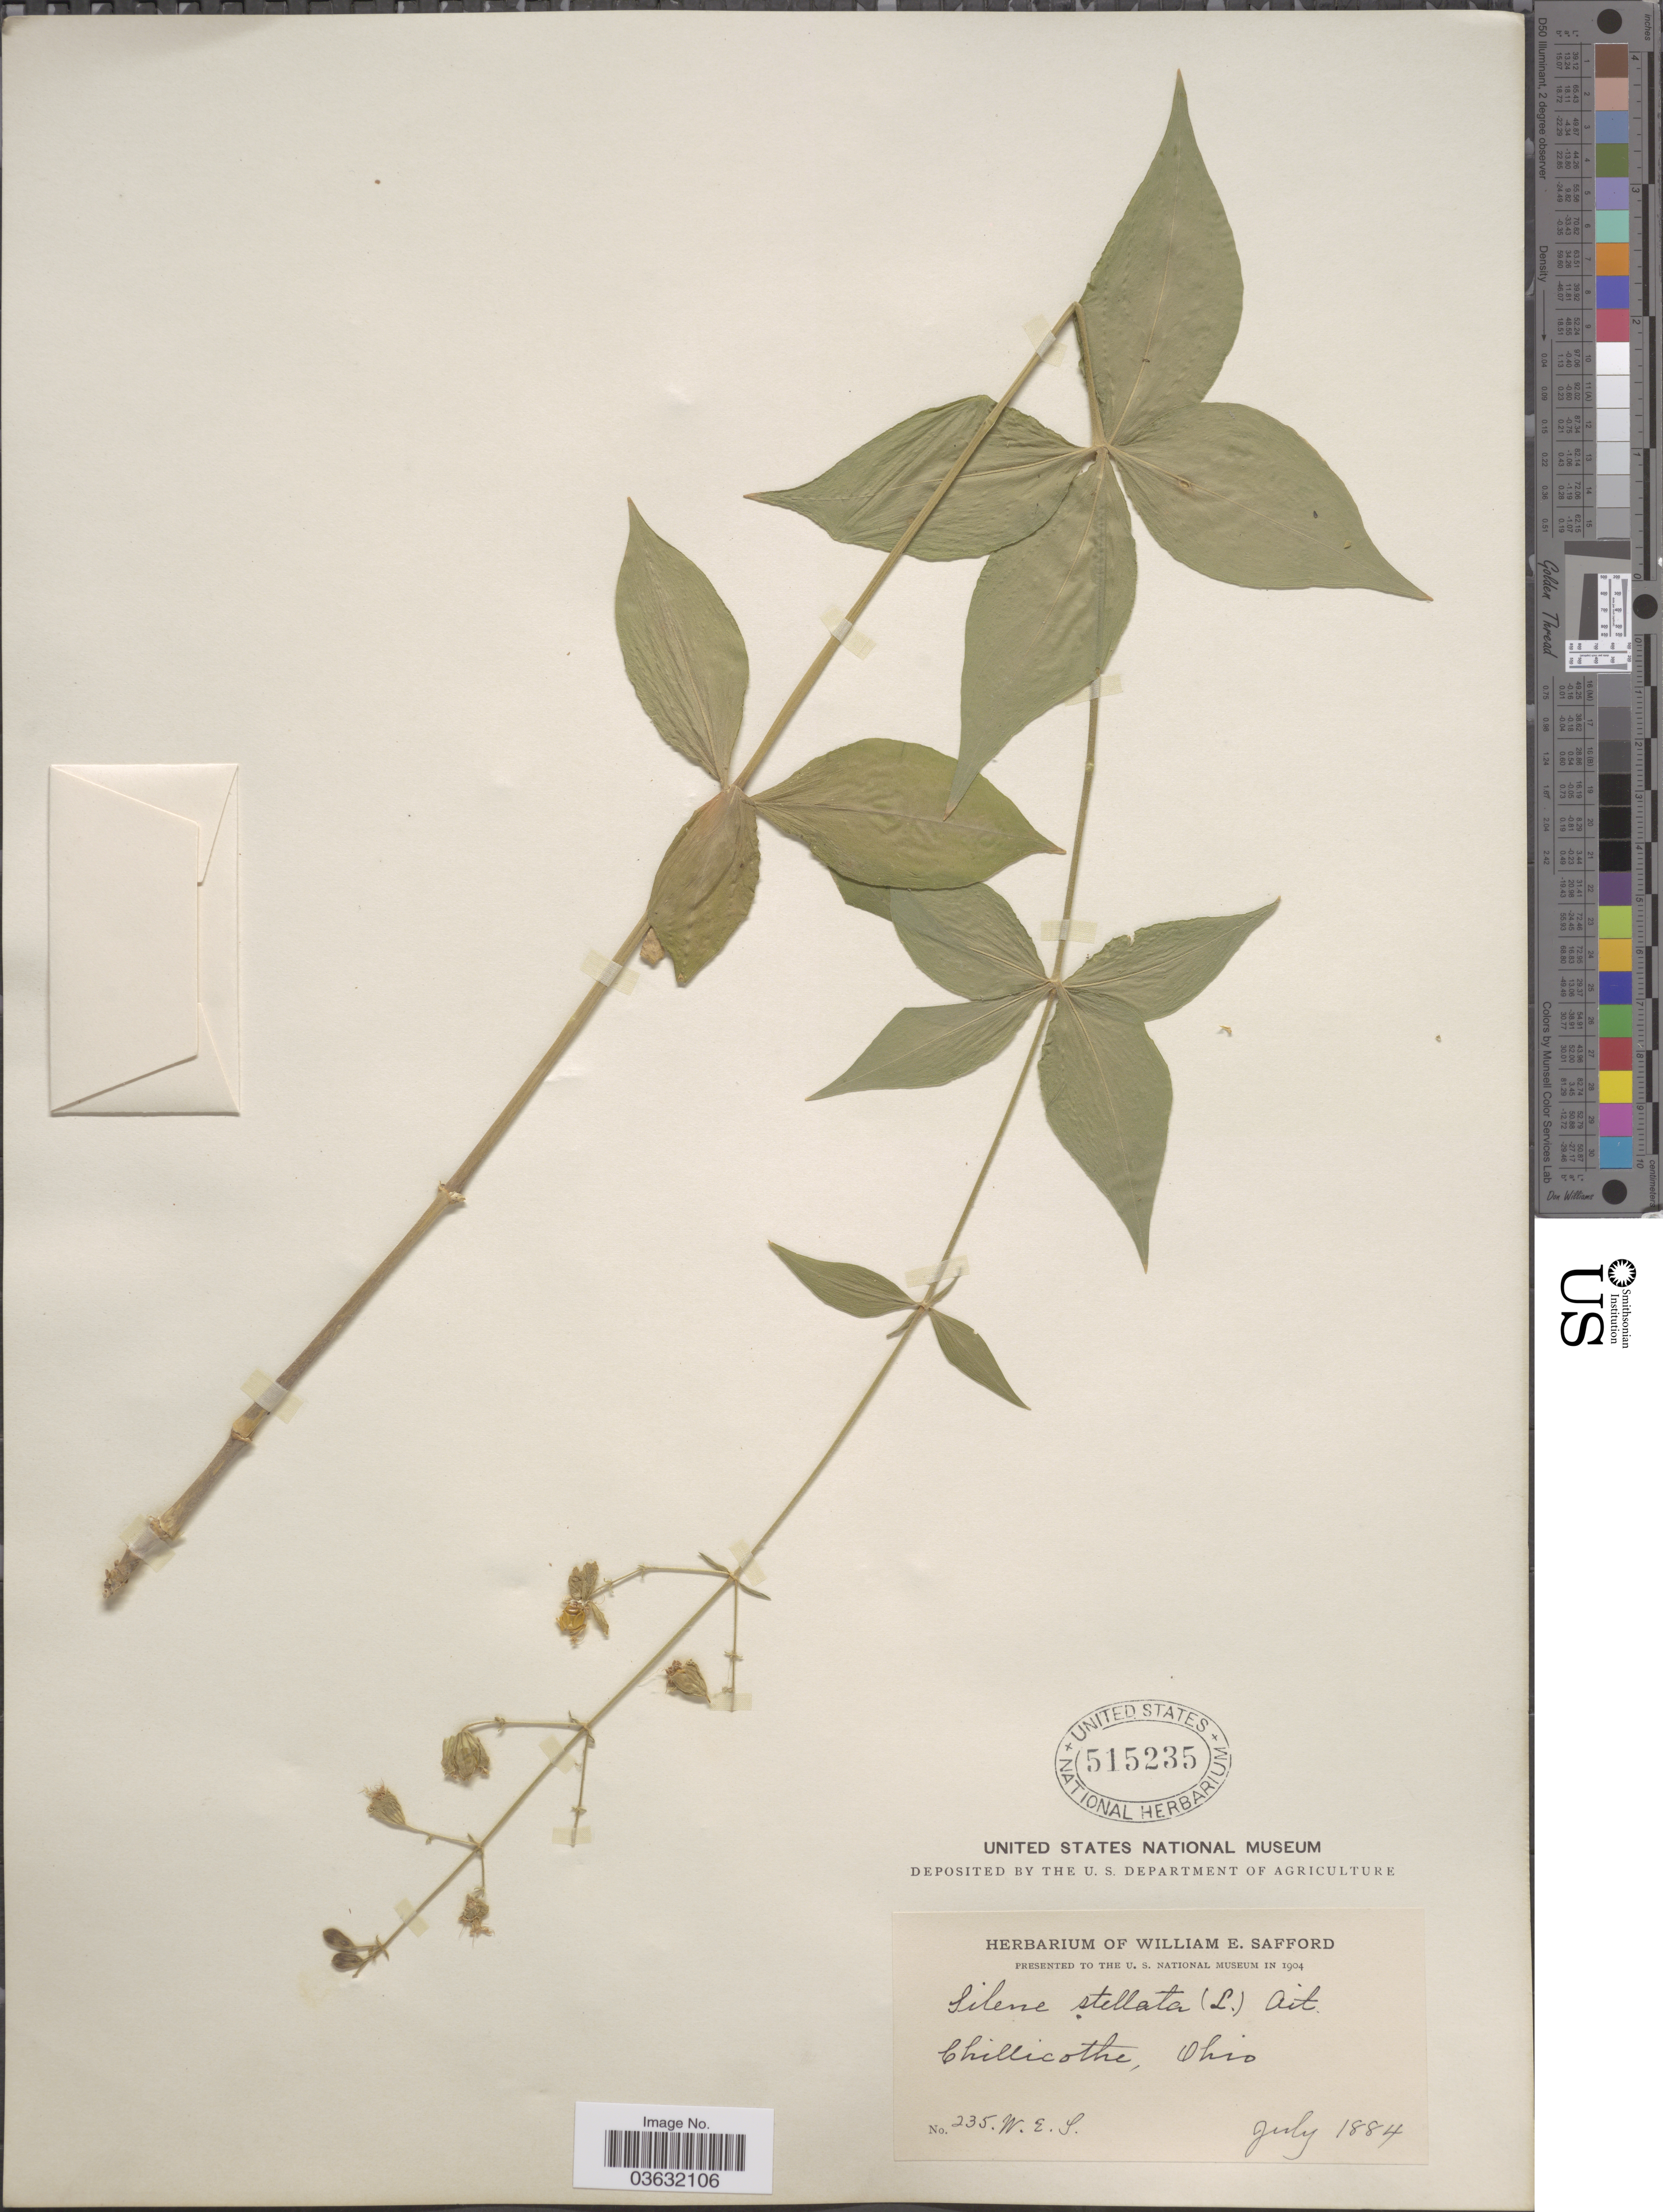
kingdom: Plantae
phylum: Tracheophyta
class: Magnoliopsida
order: Caryophyllales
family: Caryophyllaceae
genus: Silene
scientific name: Silene stellata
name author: (L.) Coyte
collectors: W. E. Safford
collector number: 235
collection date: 1884-07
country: United States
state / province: Ohio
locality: Chillicothe.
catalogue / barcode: US 515235